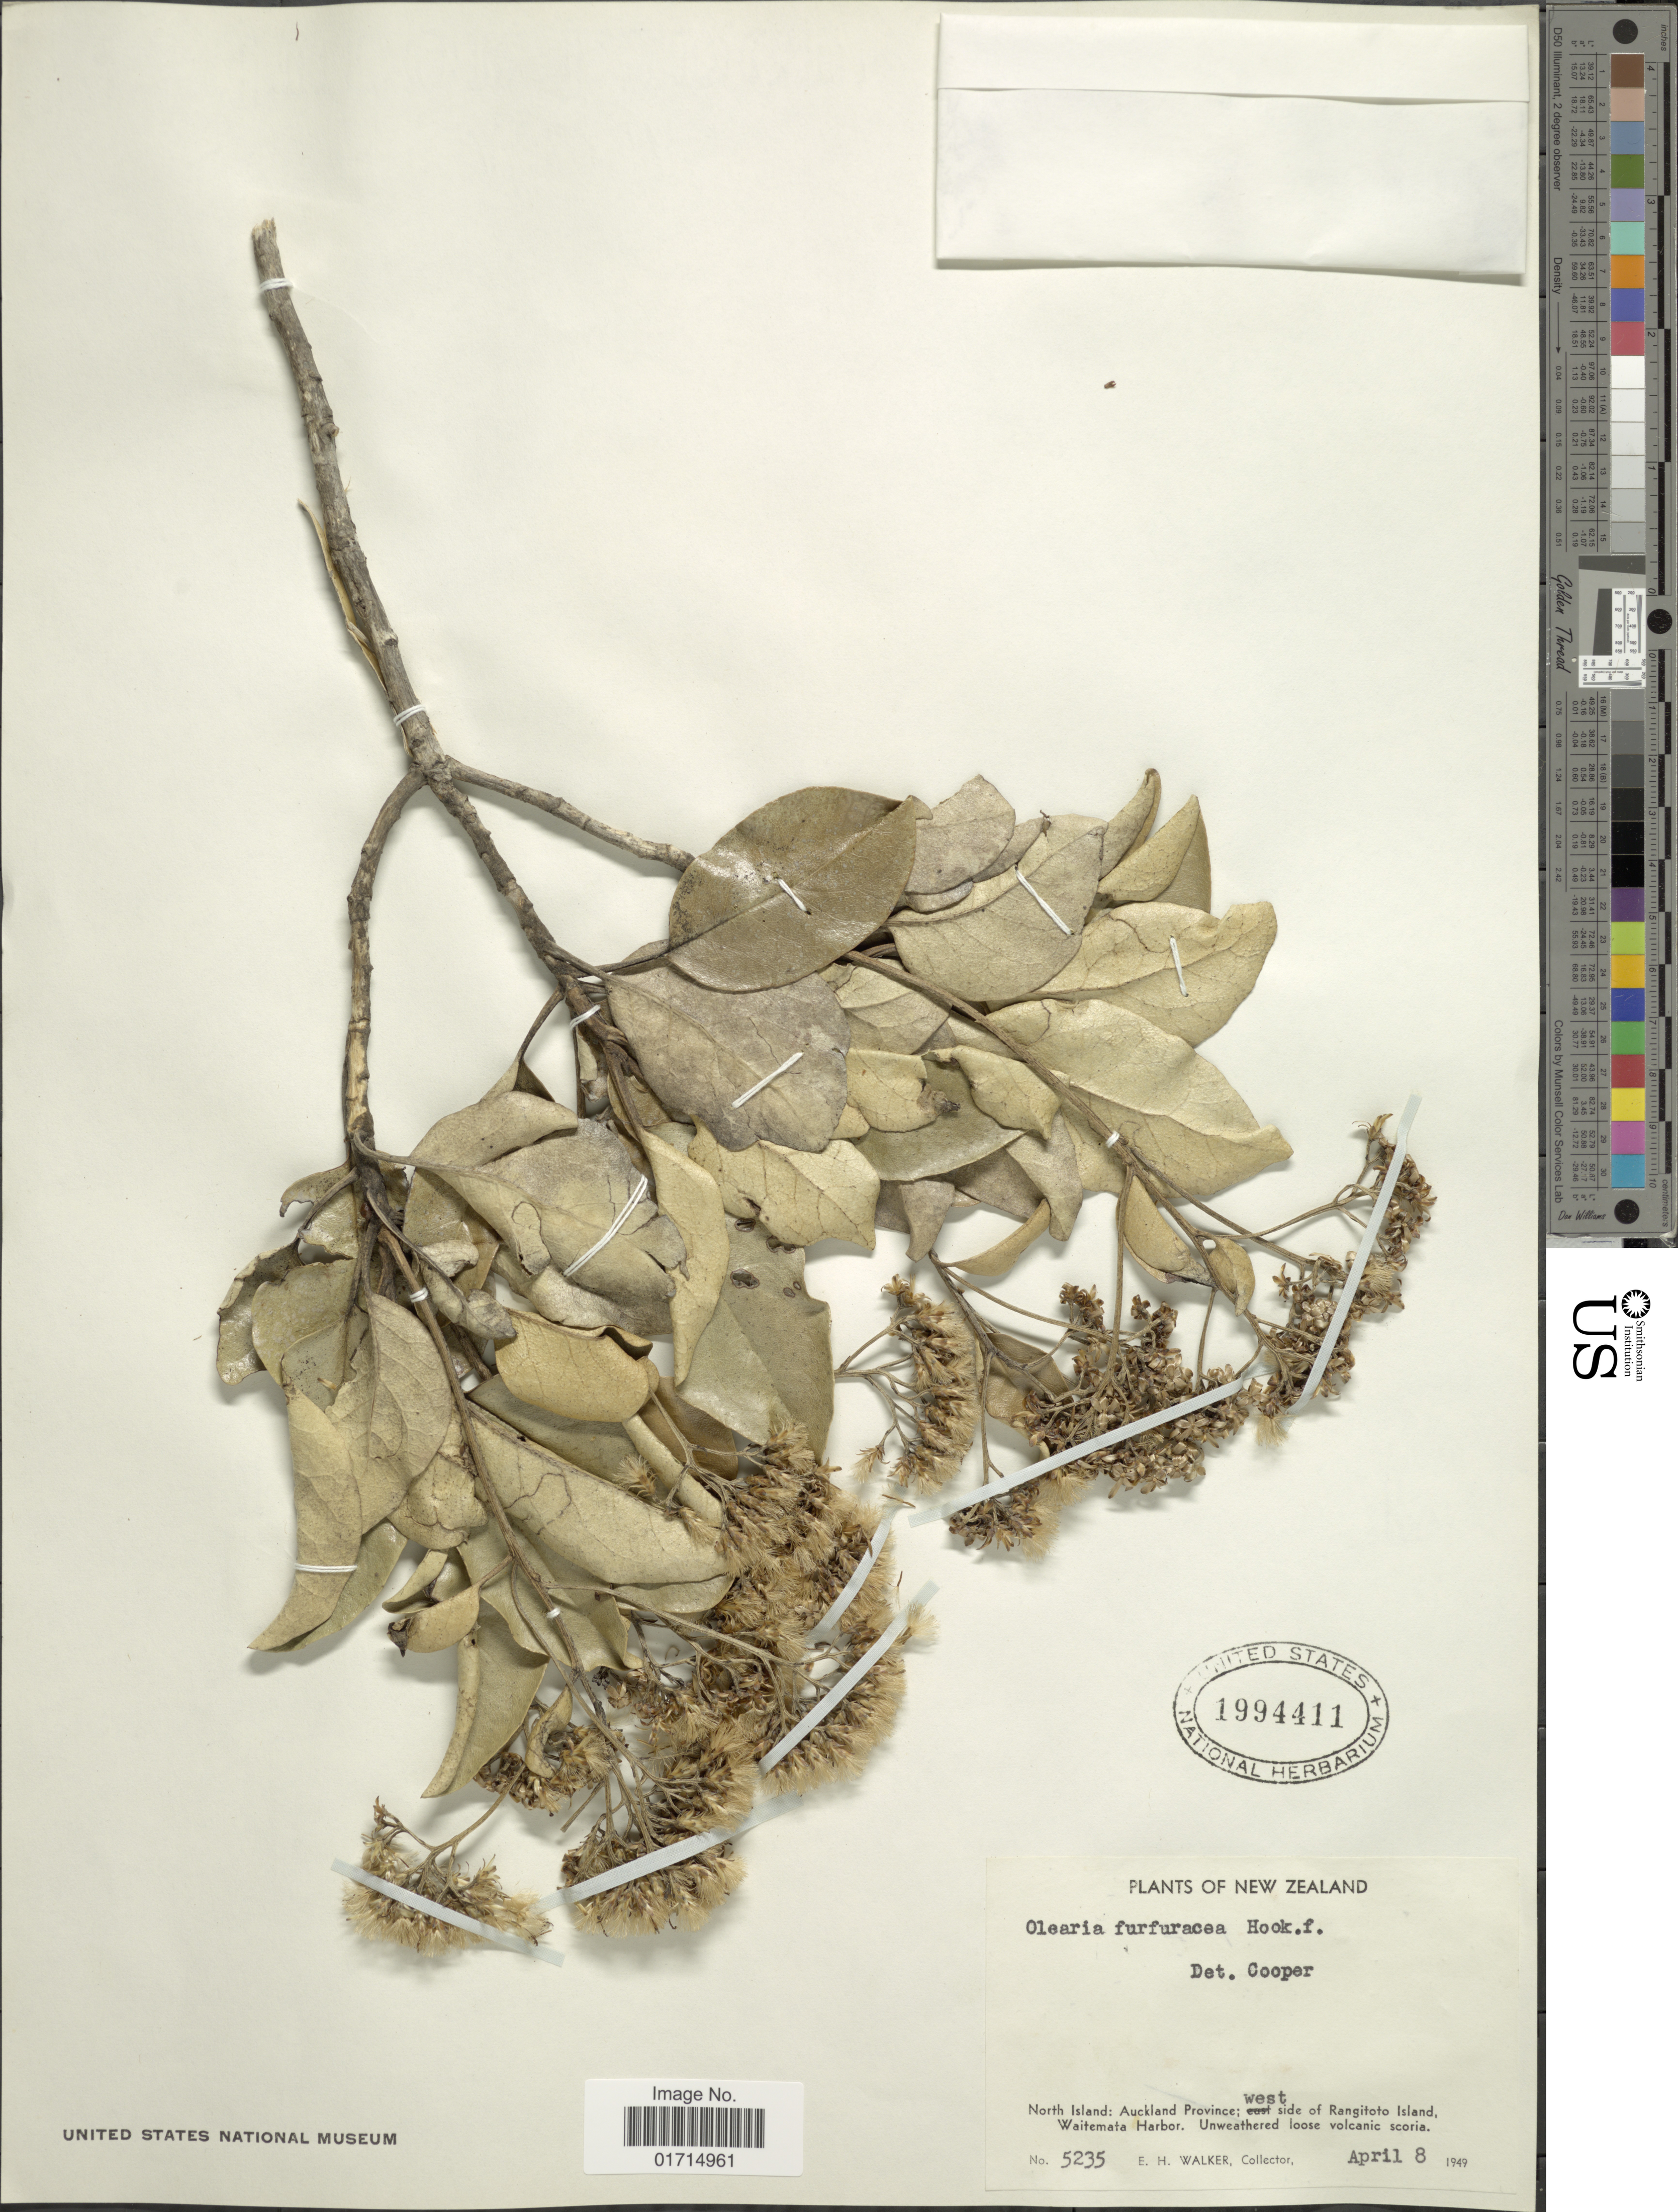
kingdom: Plantae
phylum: Tracheophyta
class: Magnoliopsida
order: Asterales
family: Asteraceae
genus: Olearia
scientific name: Olearia furfuracea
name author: (A. Rich.) Hook. f.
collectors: E. H. Walker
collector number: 5235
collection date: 1949-04-08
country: New Zealand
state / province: Auckland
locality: New Zealand. North Island: Auckland Province; west side of Rangitoto Island, Waitemata Harbor.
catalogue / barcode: US 12994411